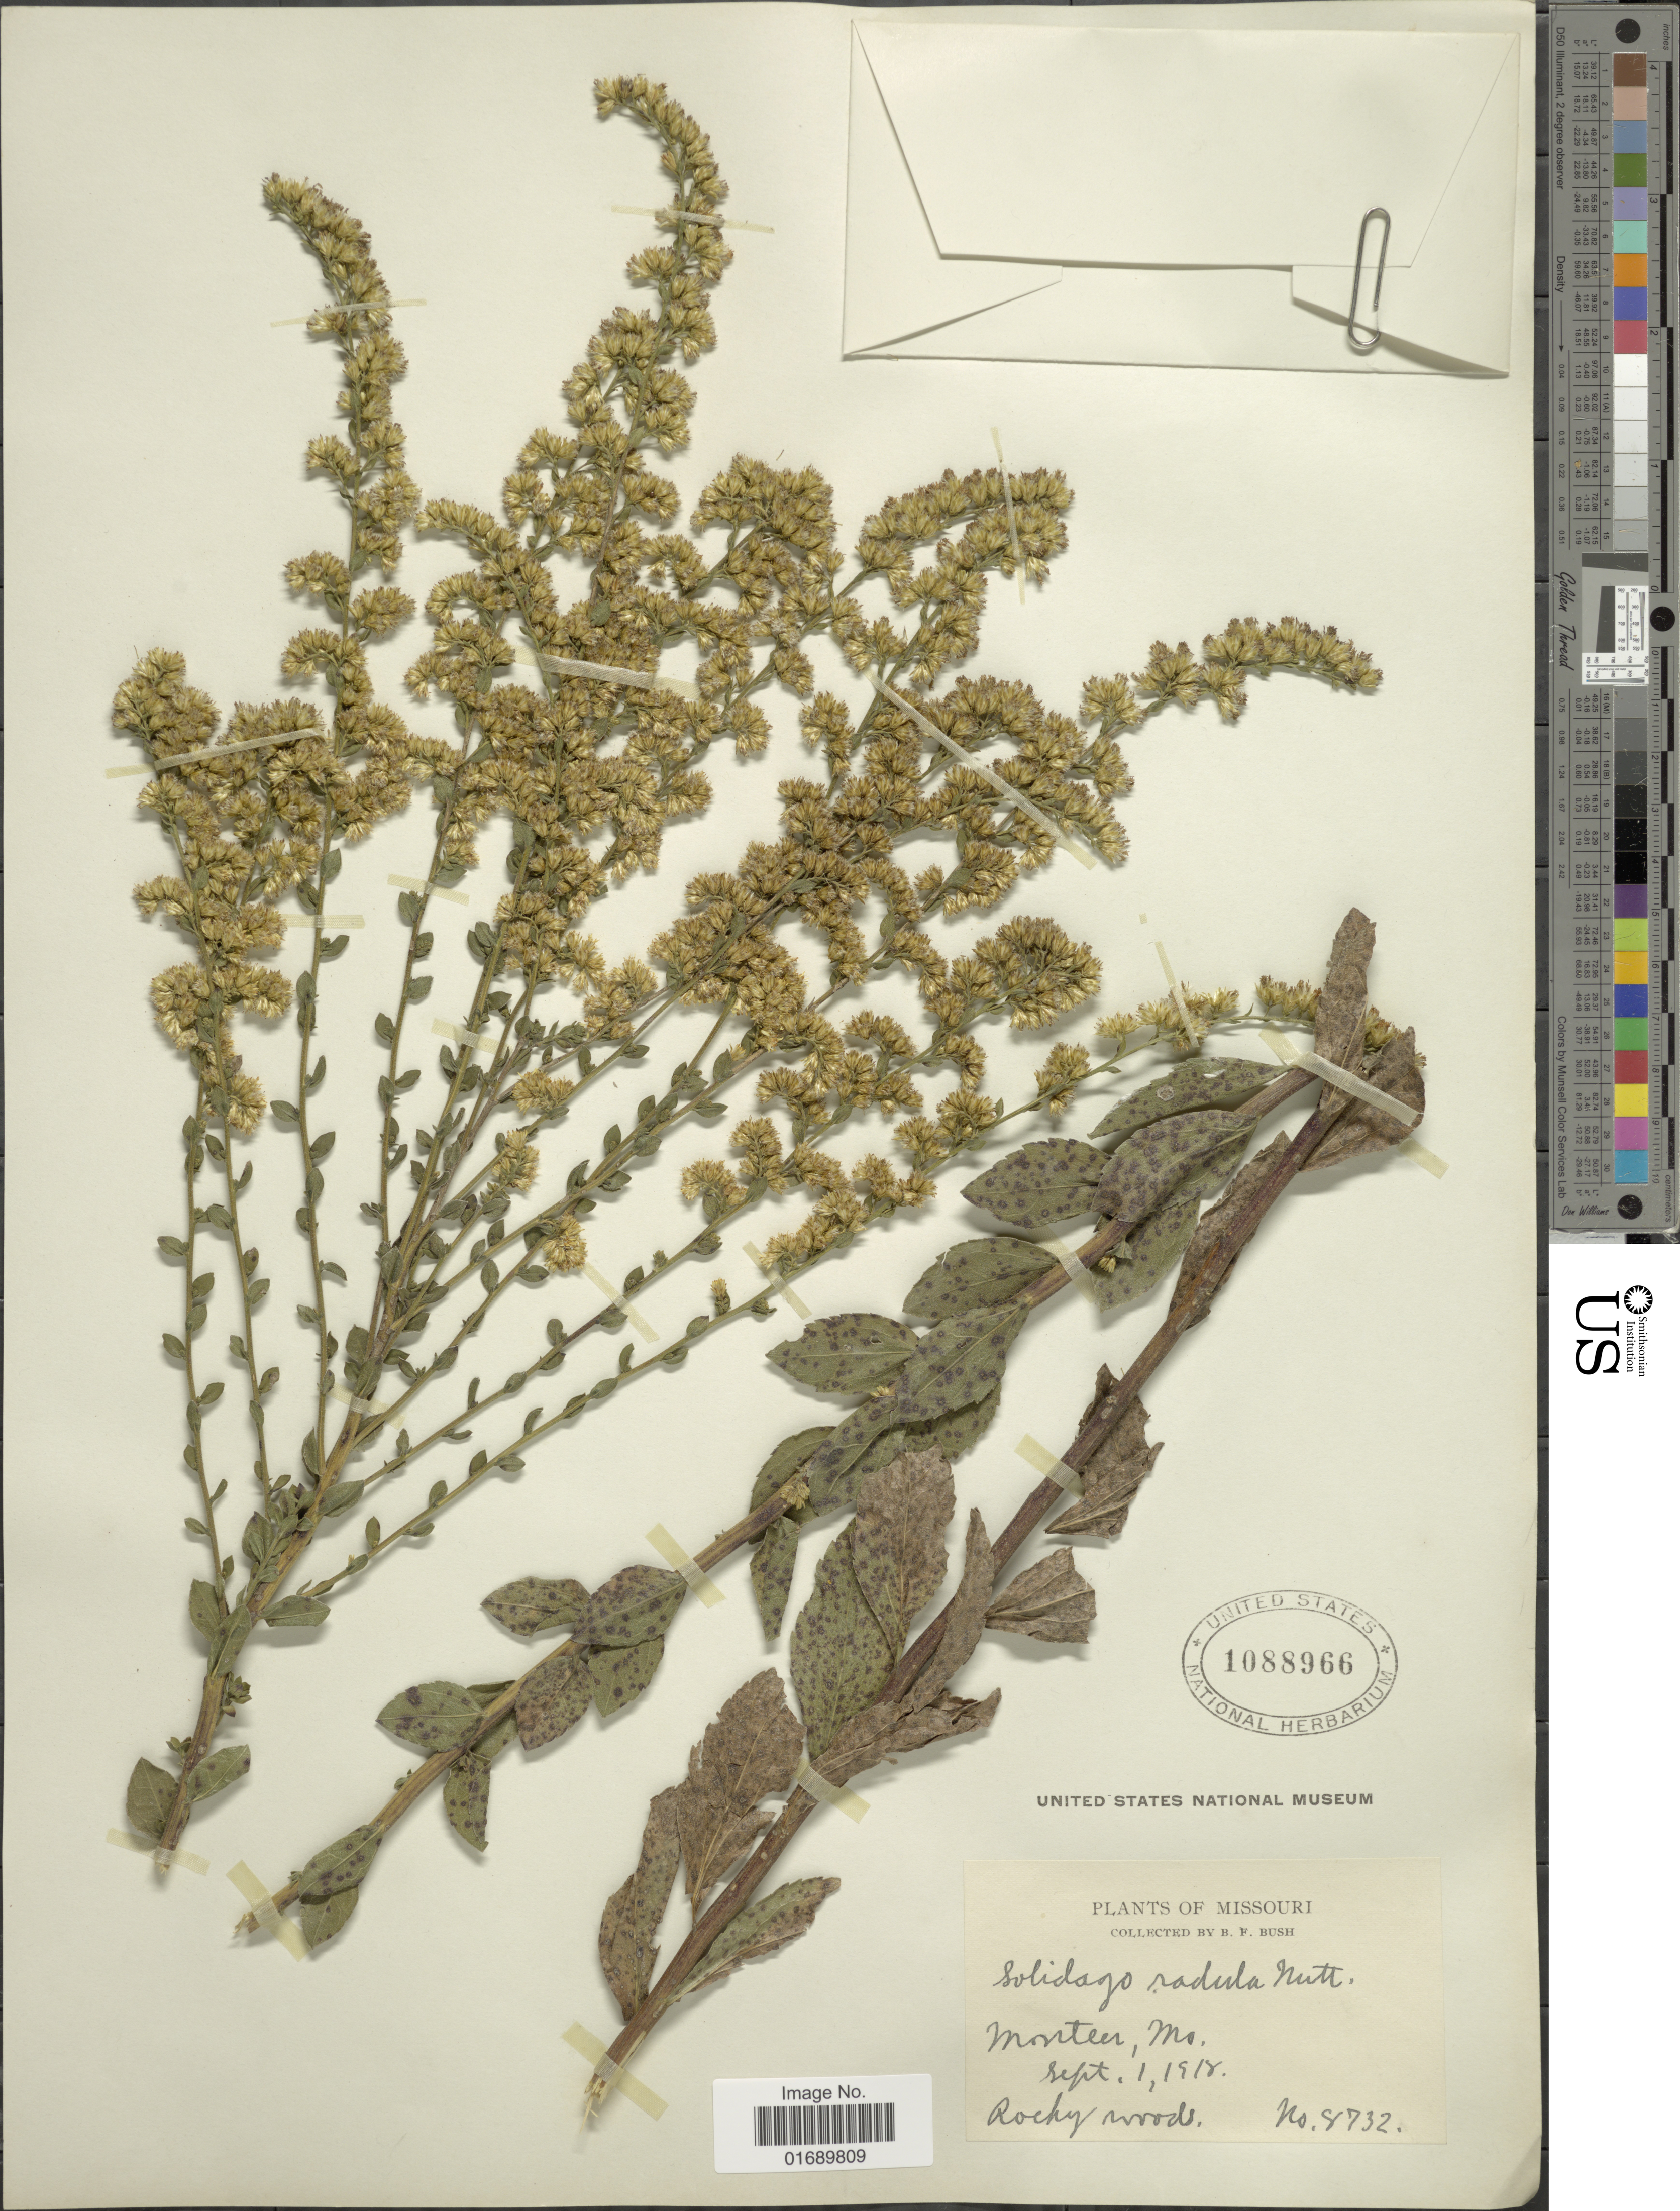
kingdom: Plantae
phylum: Tracheophyta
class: Magnoliopsida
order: Asterales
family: Asteraceae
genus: Solidago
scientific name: Solidago radula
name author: Nutt.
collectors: B. F. Bush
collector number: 8732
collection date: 1918-09-01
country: United States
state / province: Missouri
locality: Monteer, Mo, Rocky woods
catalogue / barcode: US 1088966